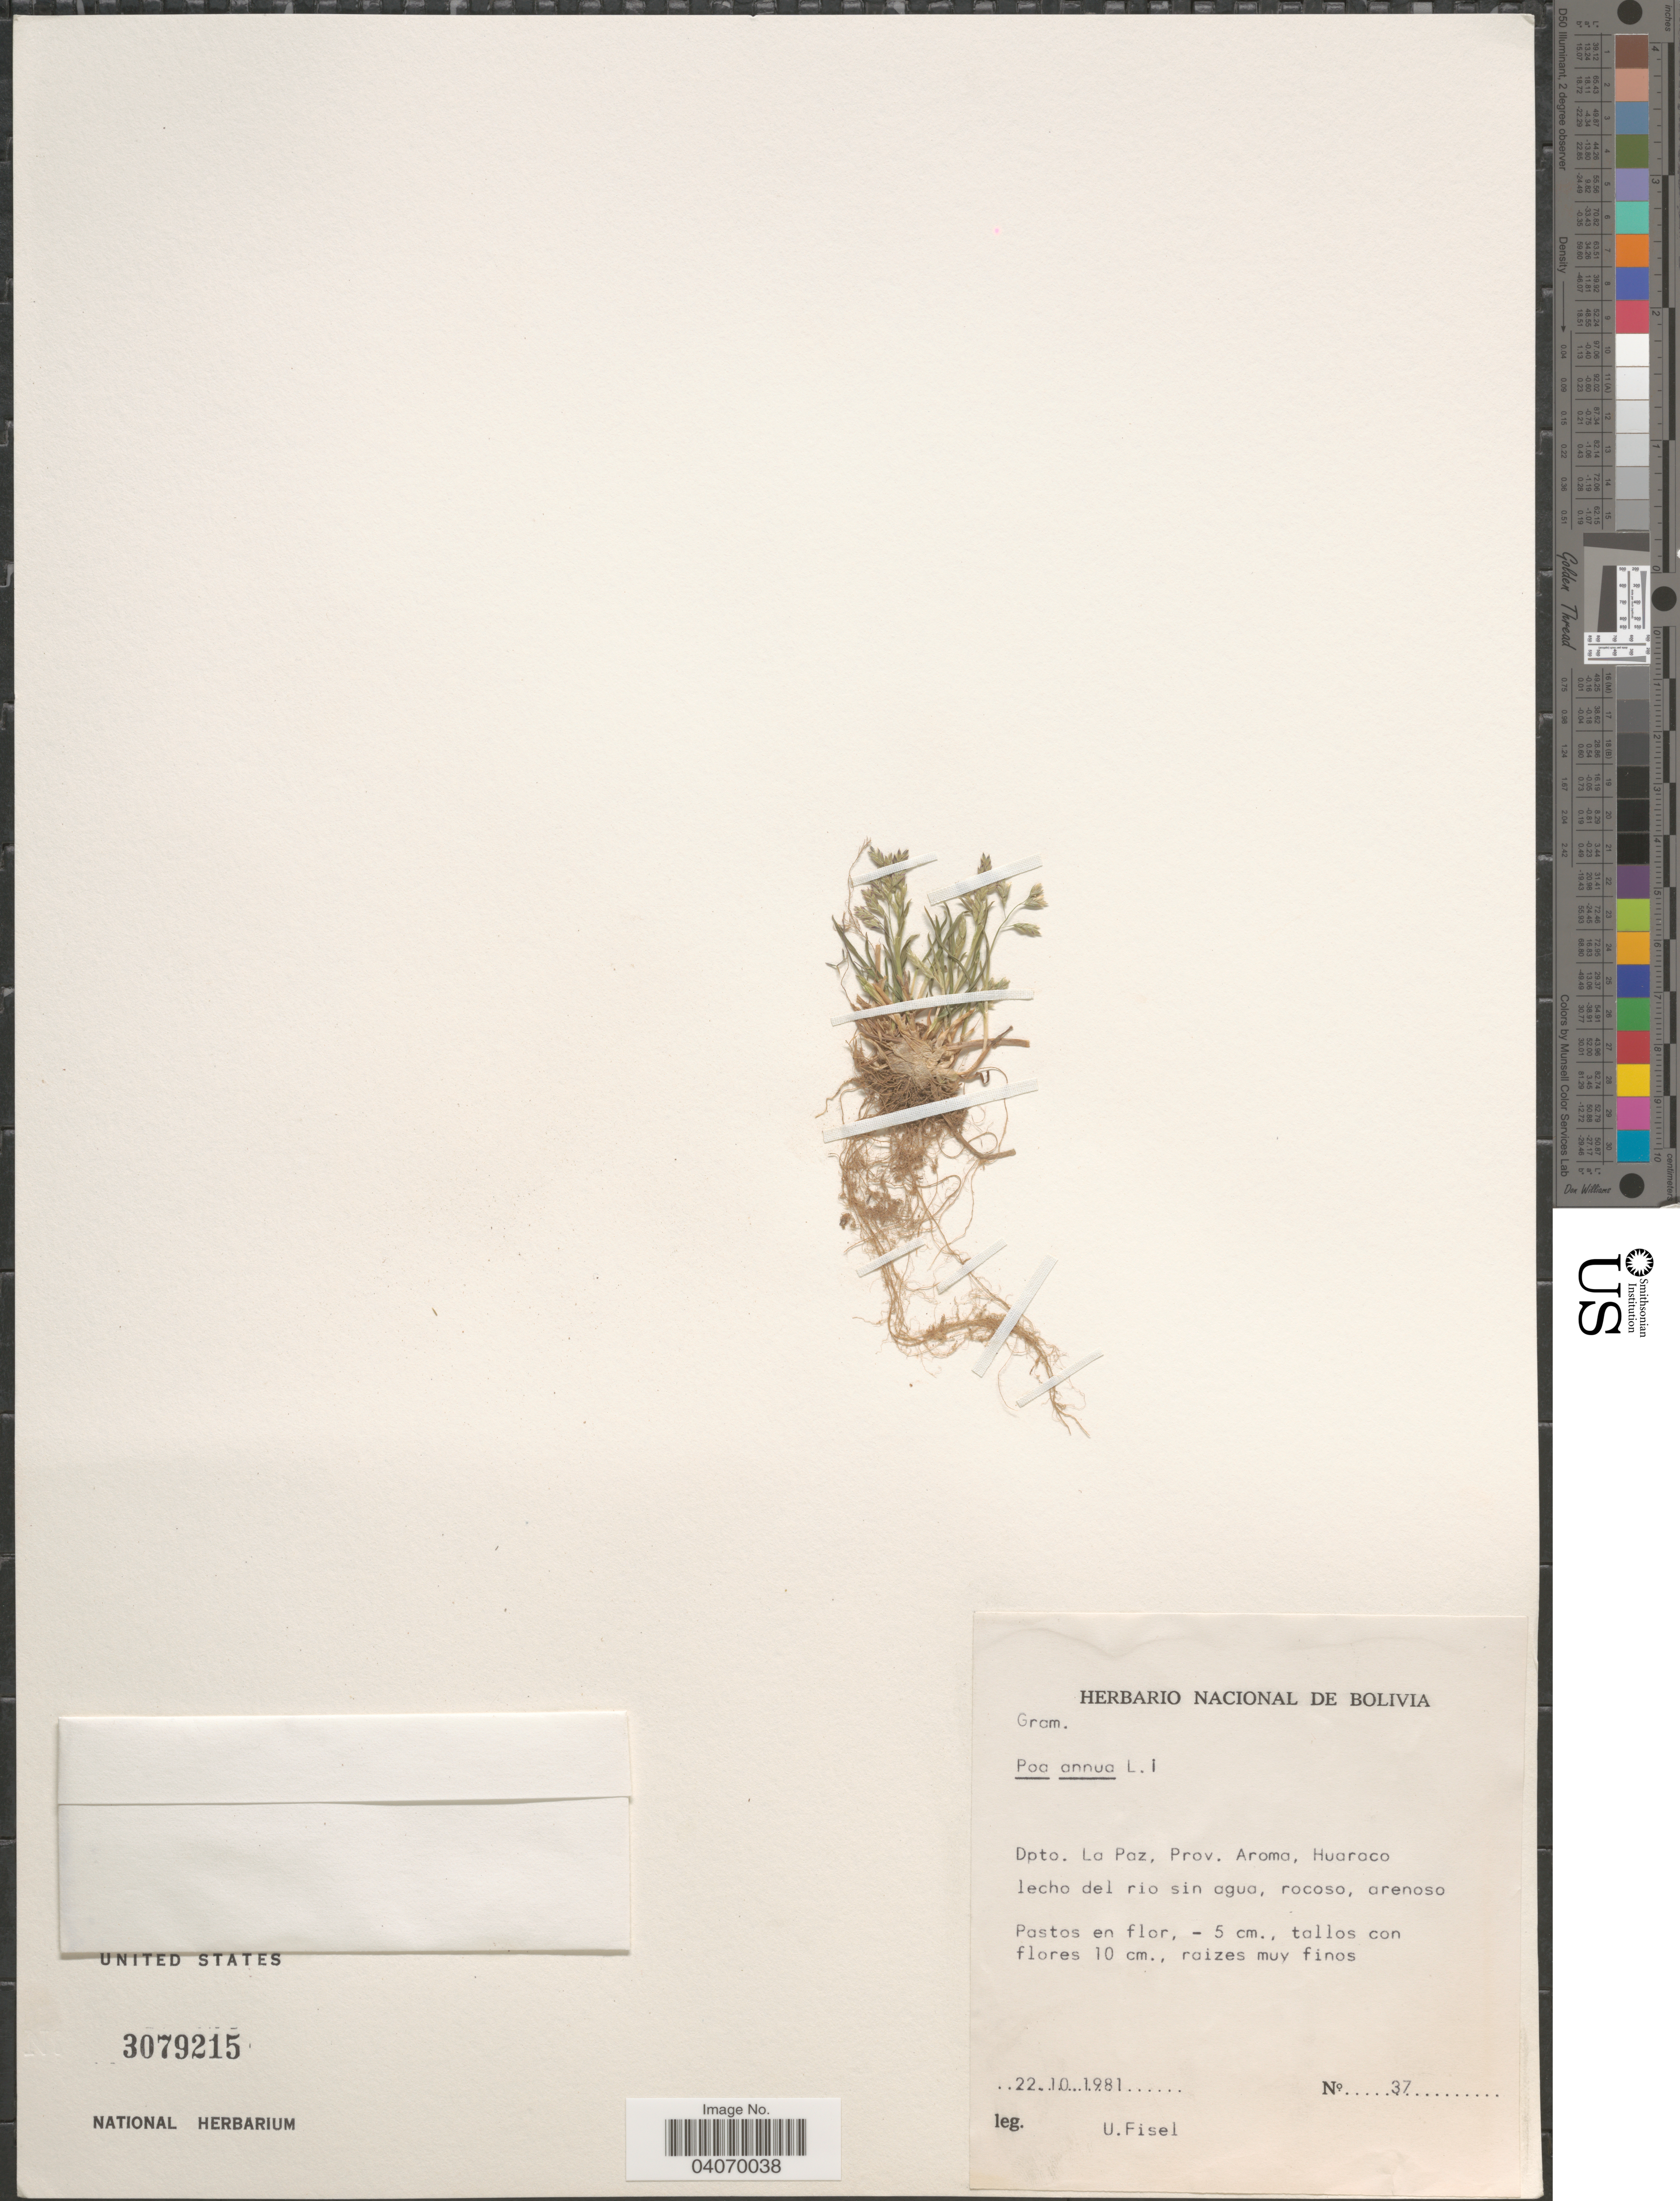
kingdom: Plantae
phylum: Tracheophyta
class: Liliopsida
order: Poales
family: Poaceae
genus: Poa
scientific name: Poa annua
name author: L.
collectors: U. Fisel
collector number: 37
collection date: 1981-10-22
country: Bolivia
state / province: La Paz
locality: Dpto. La Paz, Prov. Aroma, Huaraco.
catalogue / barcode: US 3079215